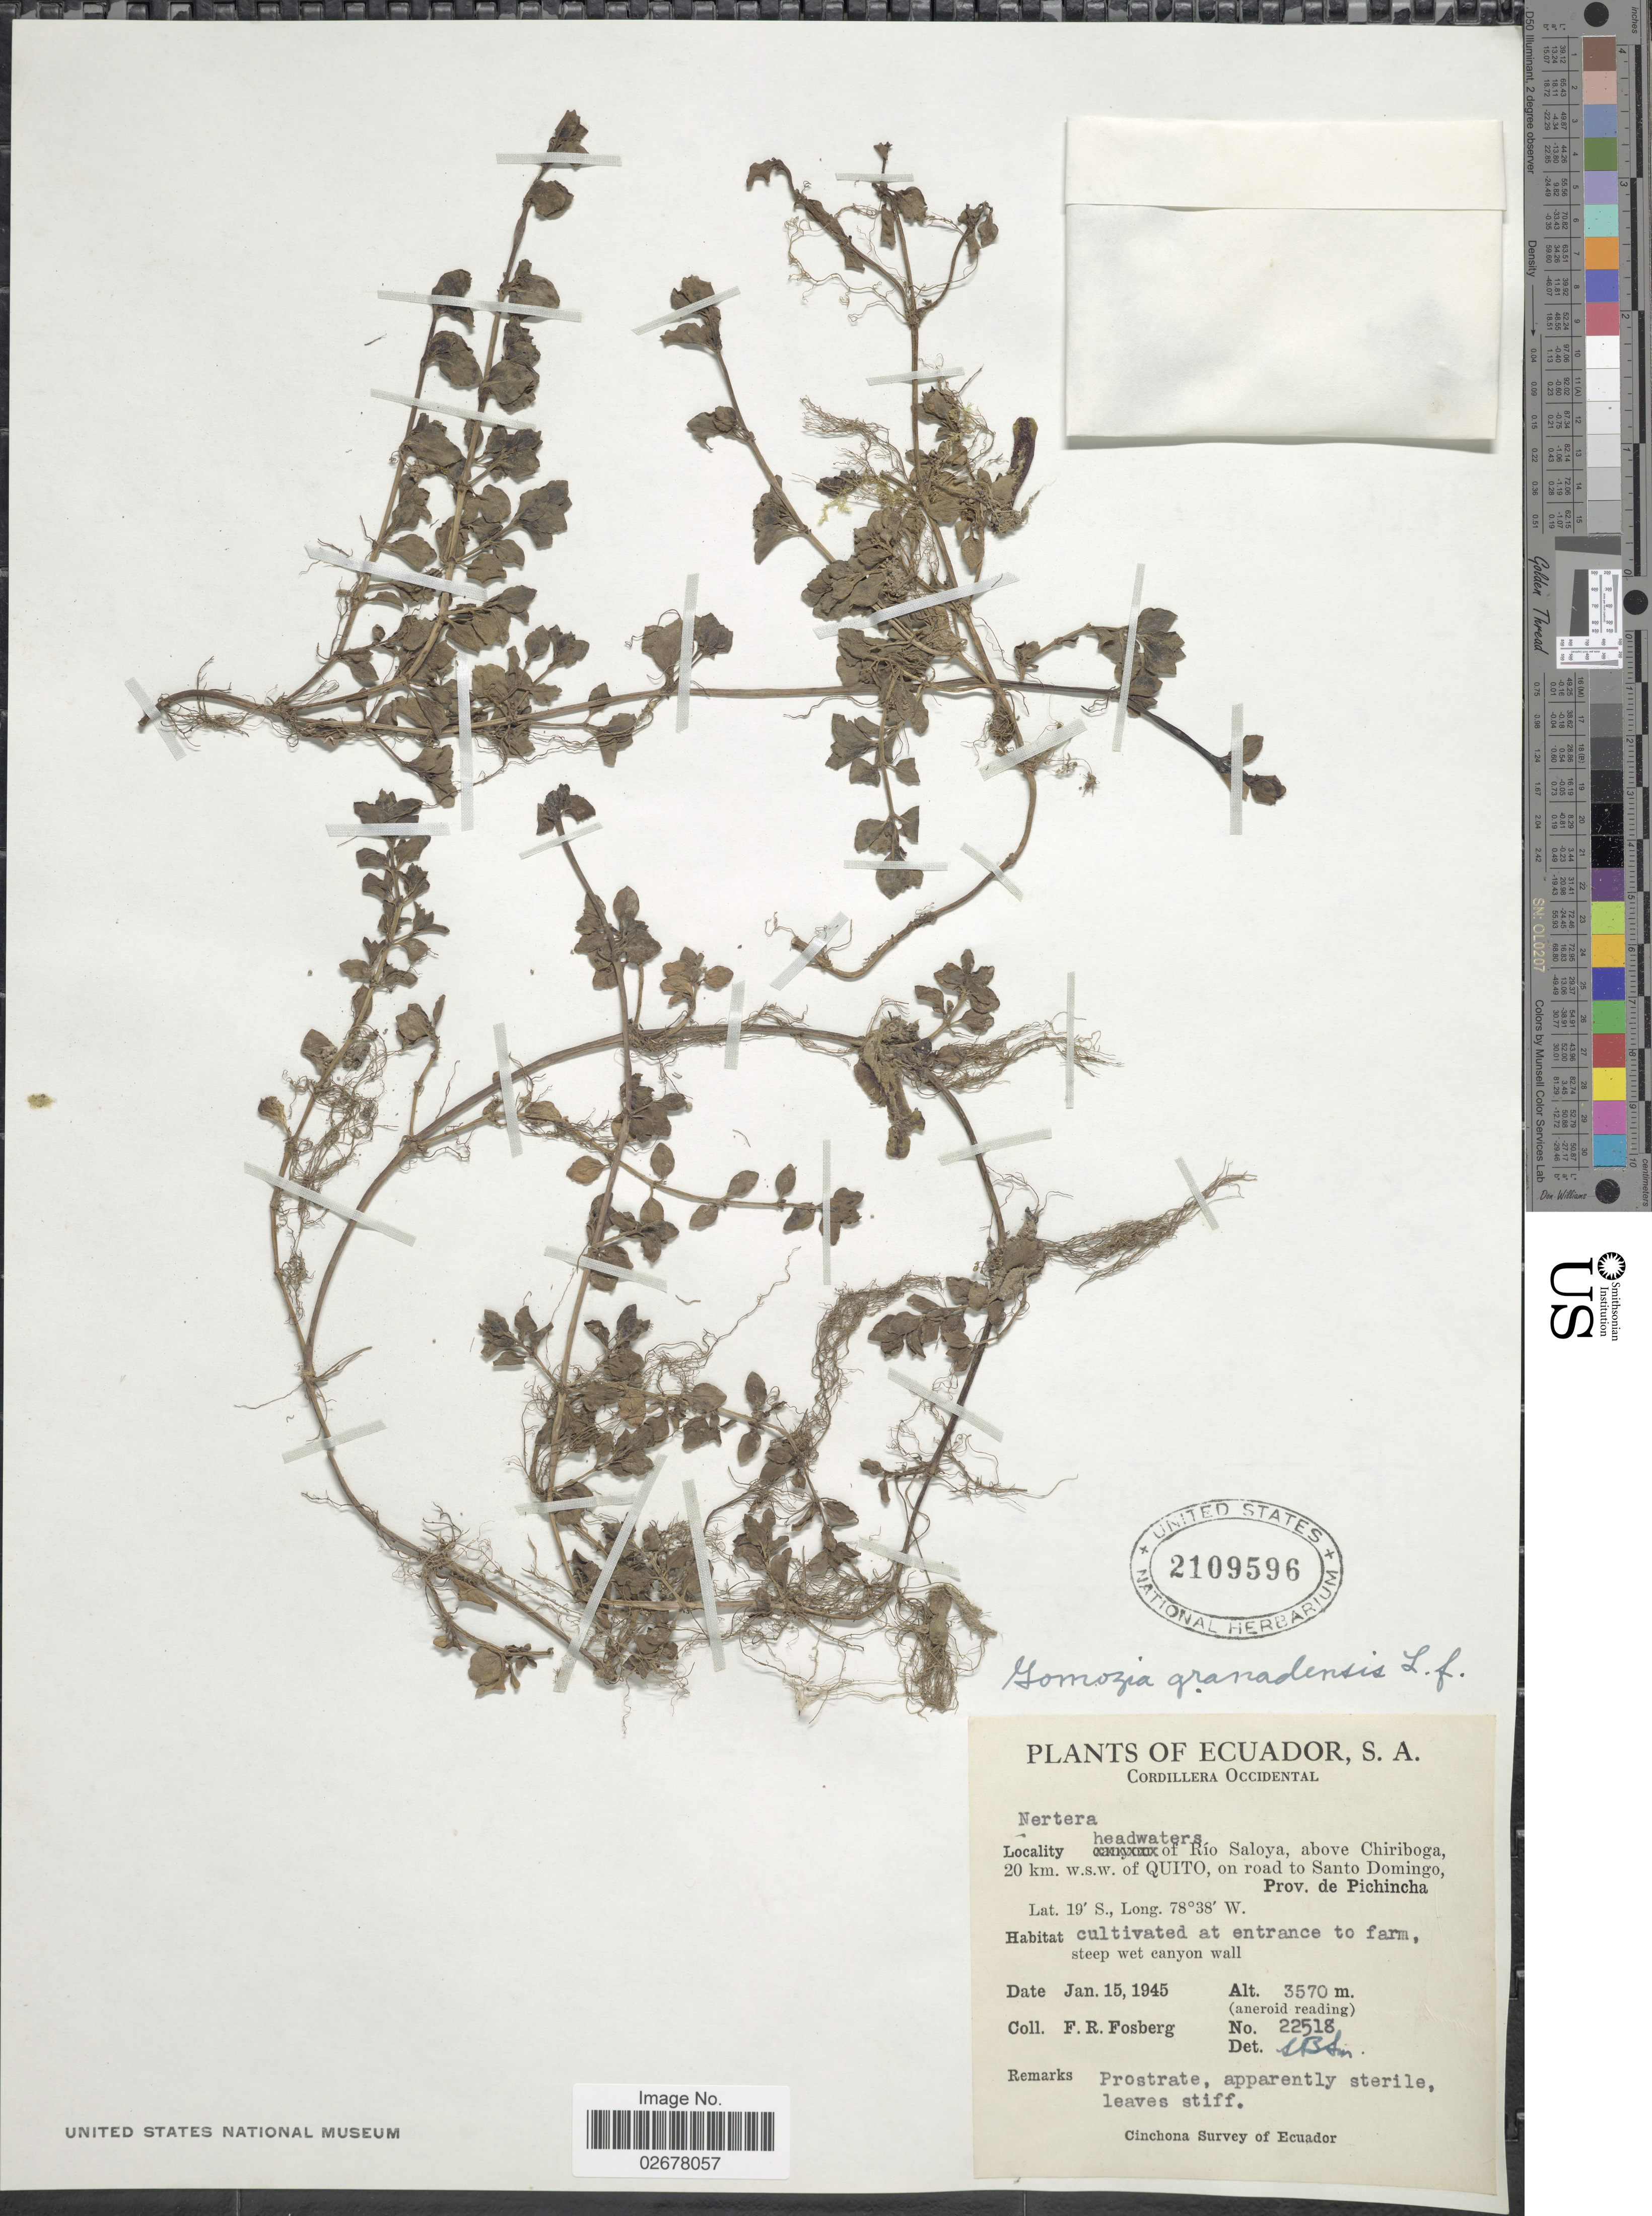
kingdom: Plantae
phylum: Tracheophyta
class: Magnoliopsida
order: Gentianales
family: Rubiaceae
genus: Nertera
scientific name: Nertera depressa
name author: Banks & Sol. ex Gaertn.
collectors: F. R. Fosberg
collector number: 22518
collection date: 1945-01-15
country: Ecuador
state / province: Pichincha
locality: Cordillera Central, headwaters of Río Saloya, above Chiriboga, 20 km w.s.w. of Quito, on road to Santo Domingo, cultivated at entrance to farm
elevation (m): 3570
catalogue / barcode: US 2109596